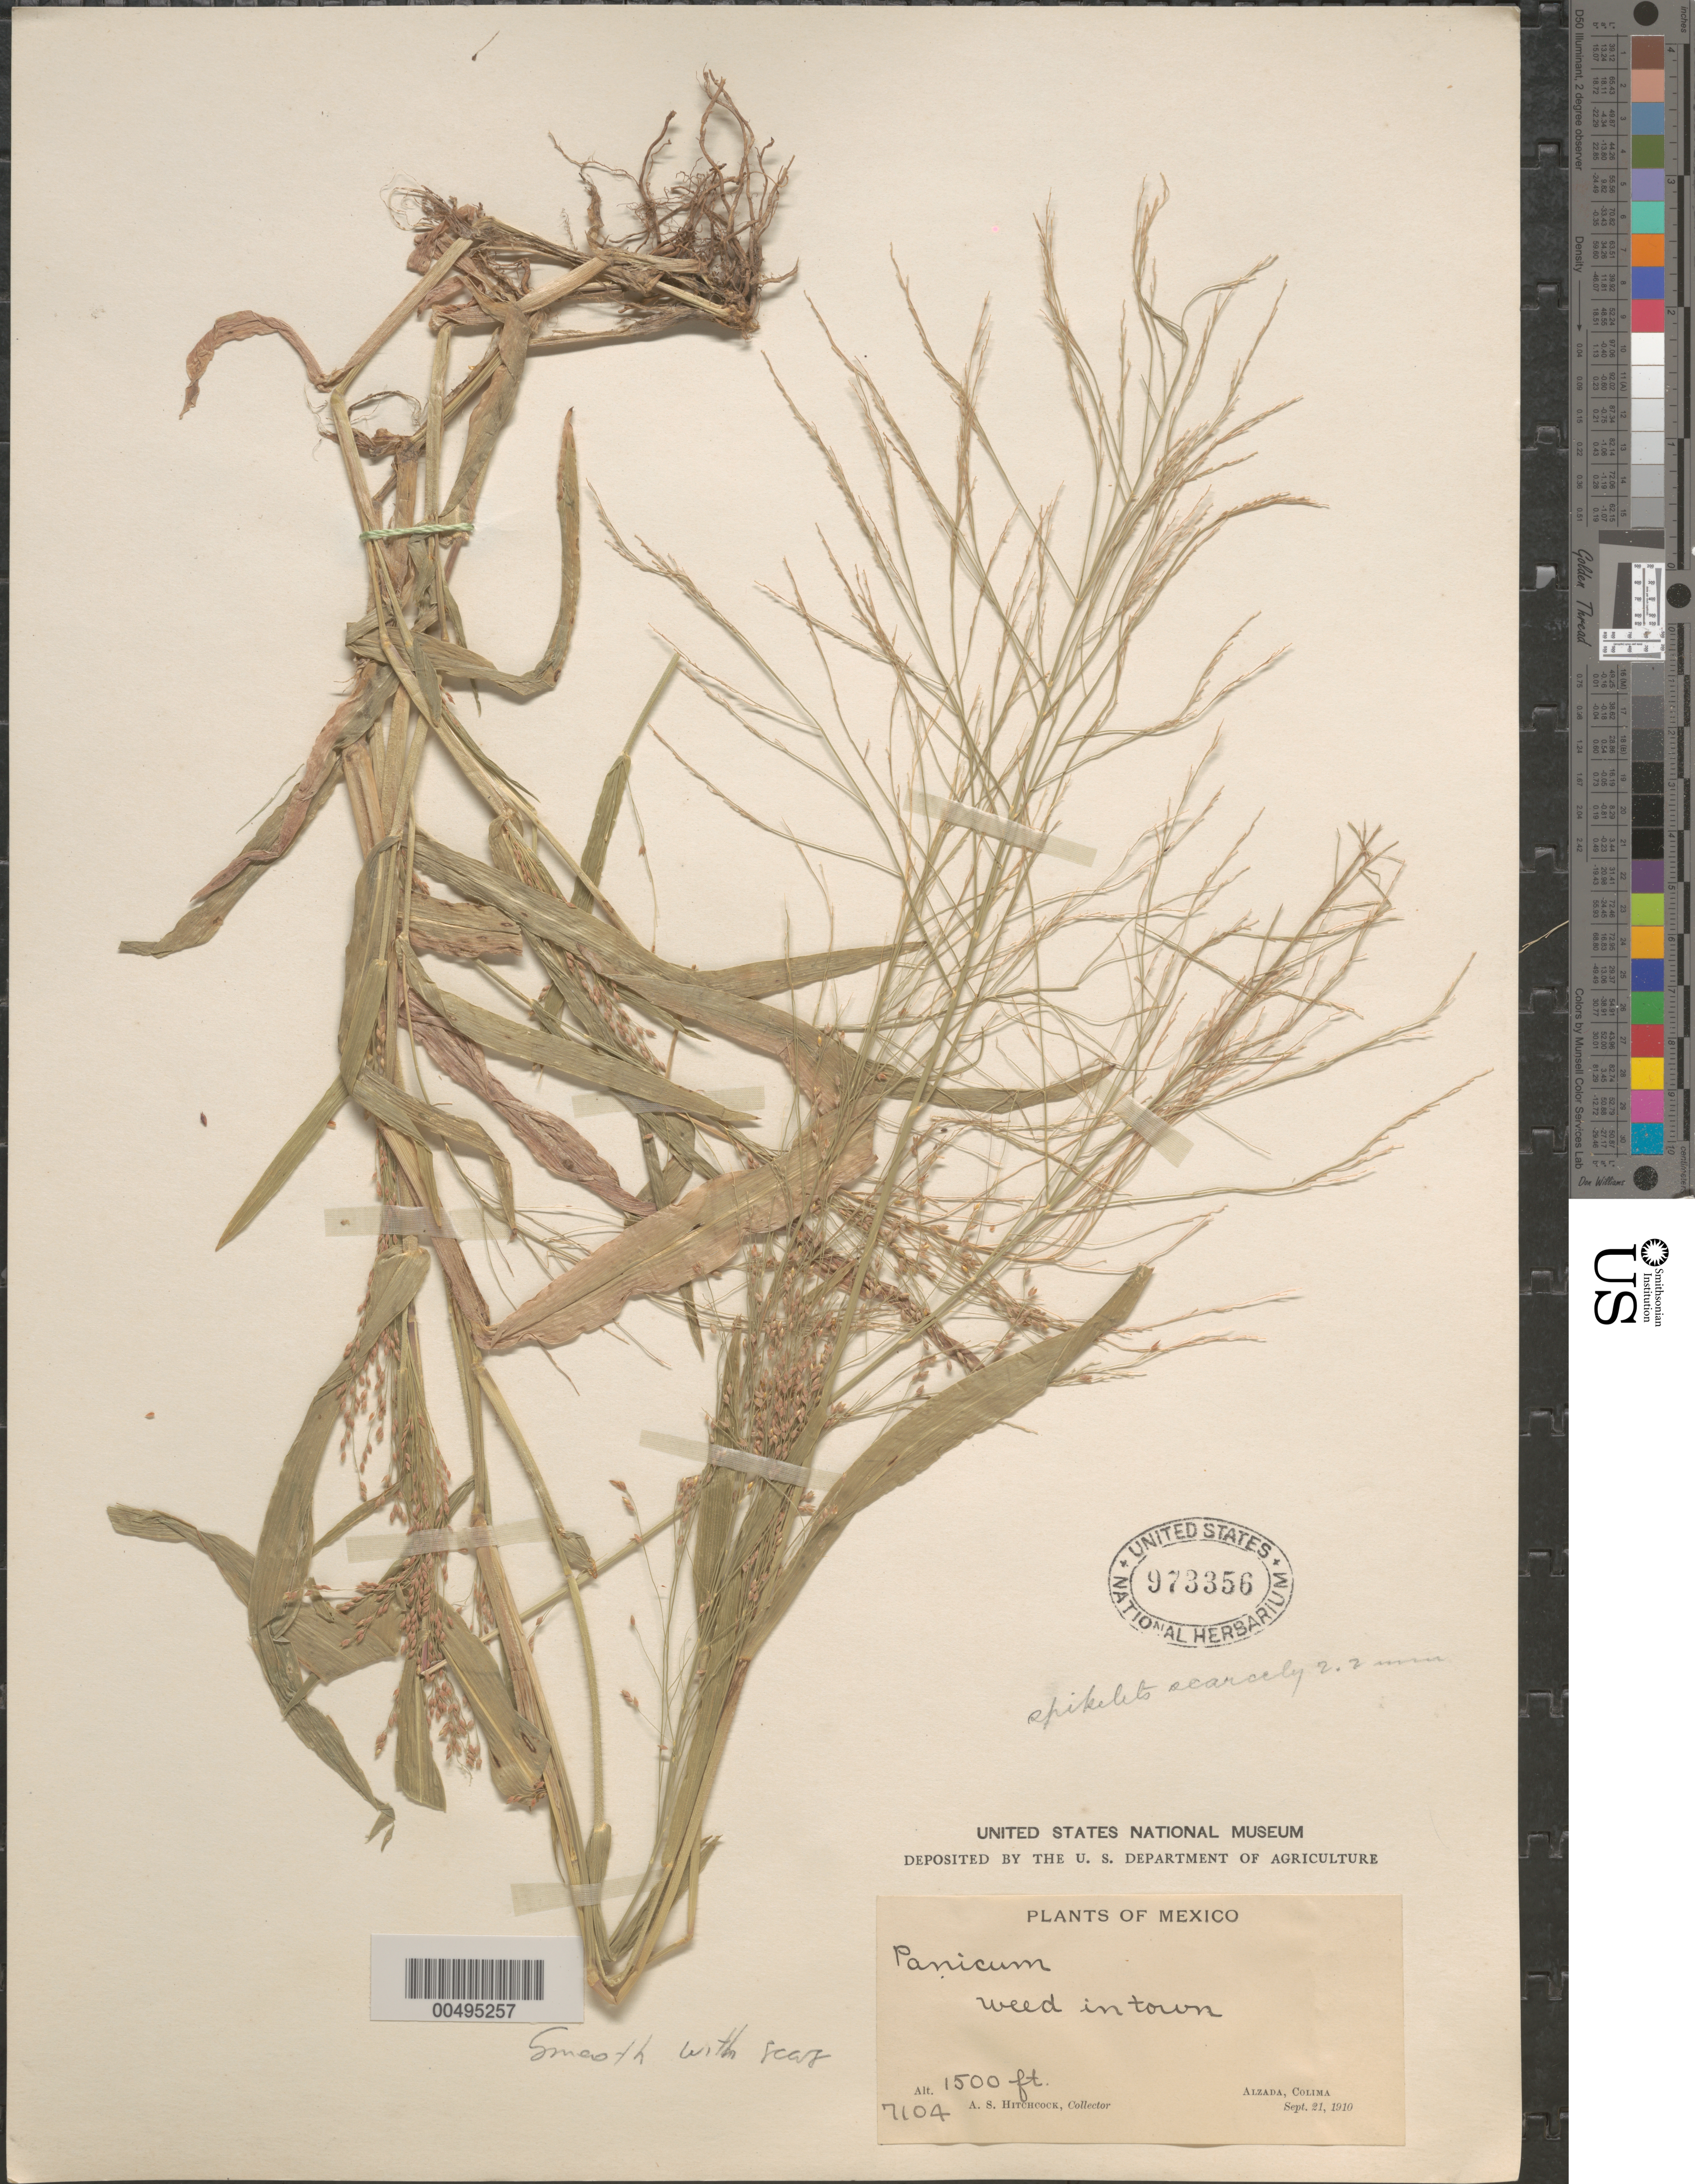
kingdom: Plantae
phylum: Tracheophyta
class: Liliopsida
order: Poales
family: Poaceae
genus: Panicum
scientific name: Panicum hirticaule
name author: J. Presl in C. Presl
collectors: A. S. Hitchcock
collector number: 7104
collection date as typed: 21 Sep 1910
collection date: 1910-09-21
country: Mexico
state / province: Colima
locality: Alzada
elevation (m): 457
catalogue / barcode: US 973356